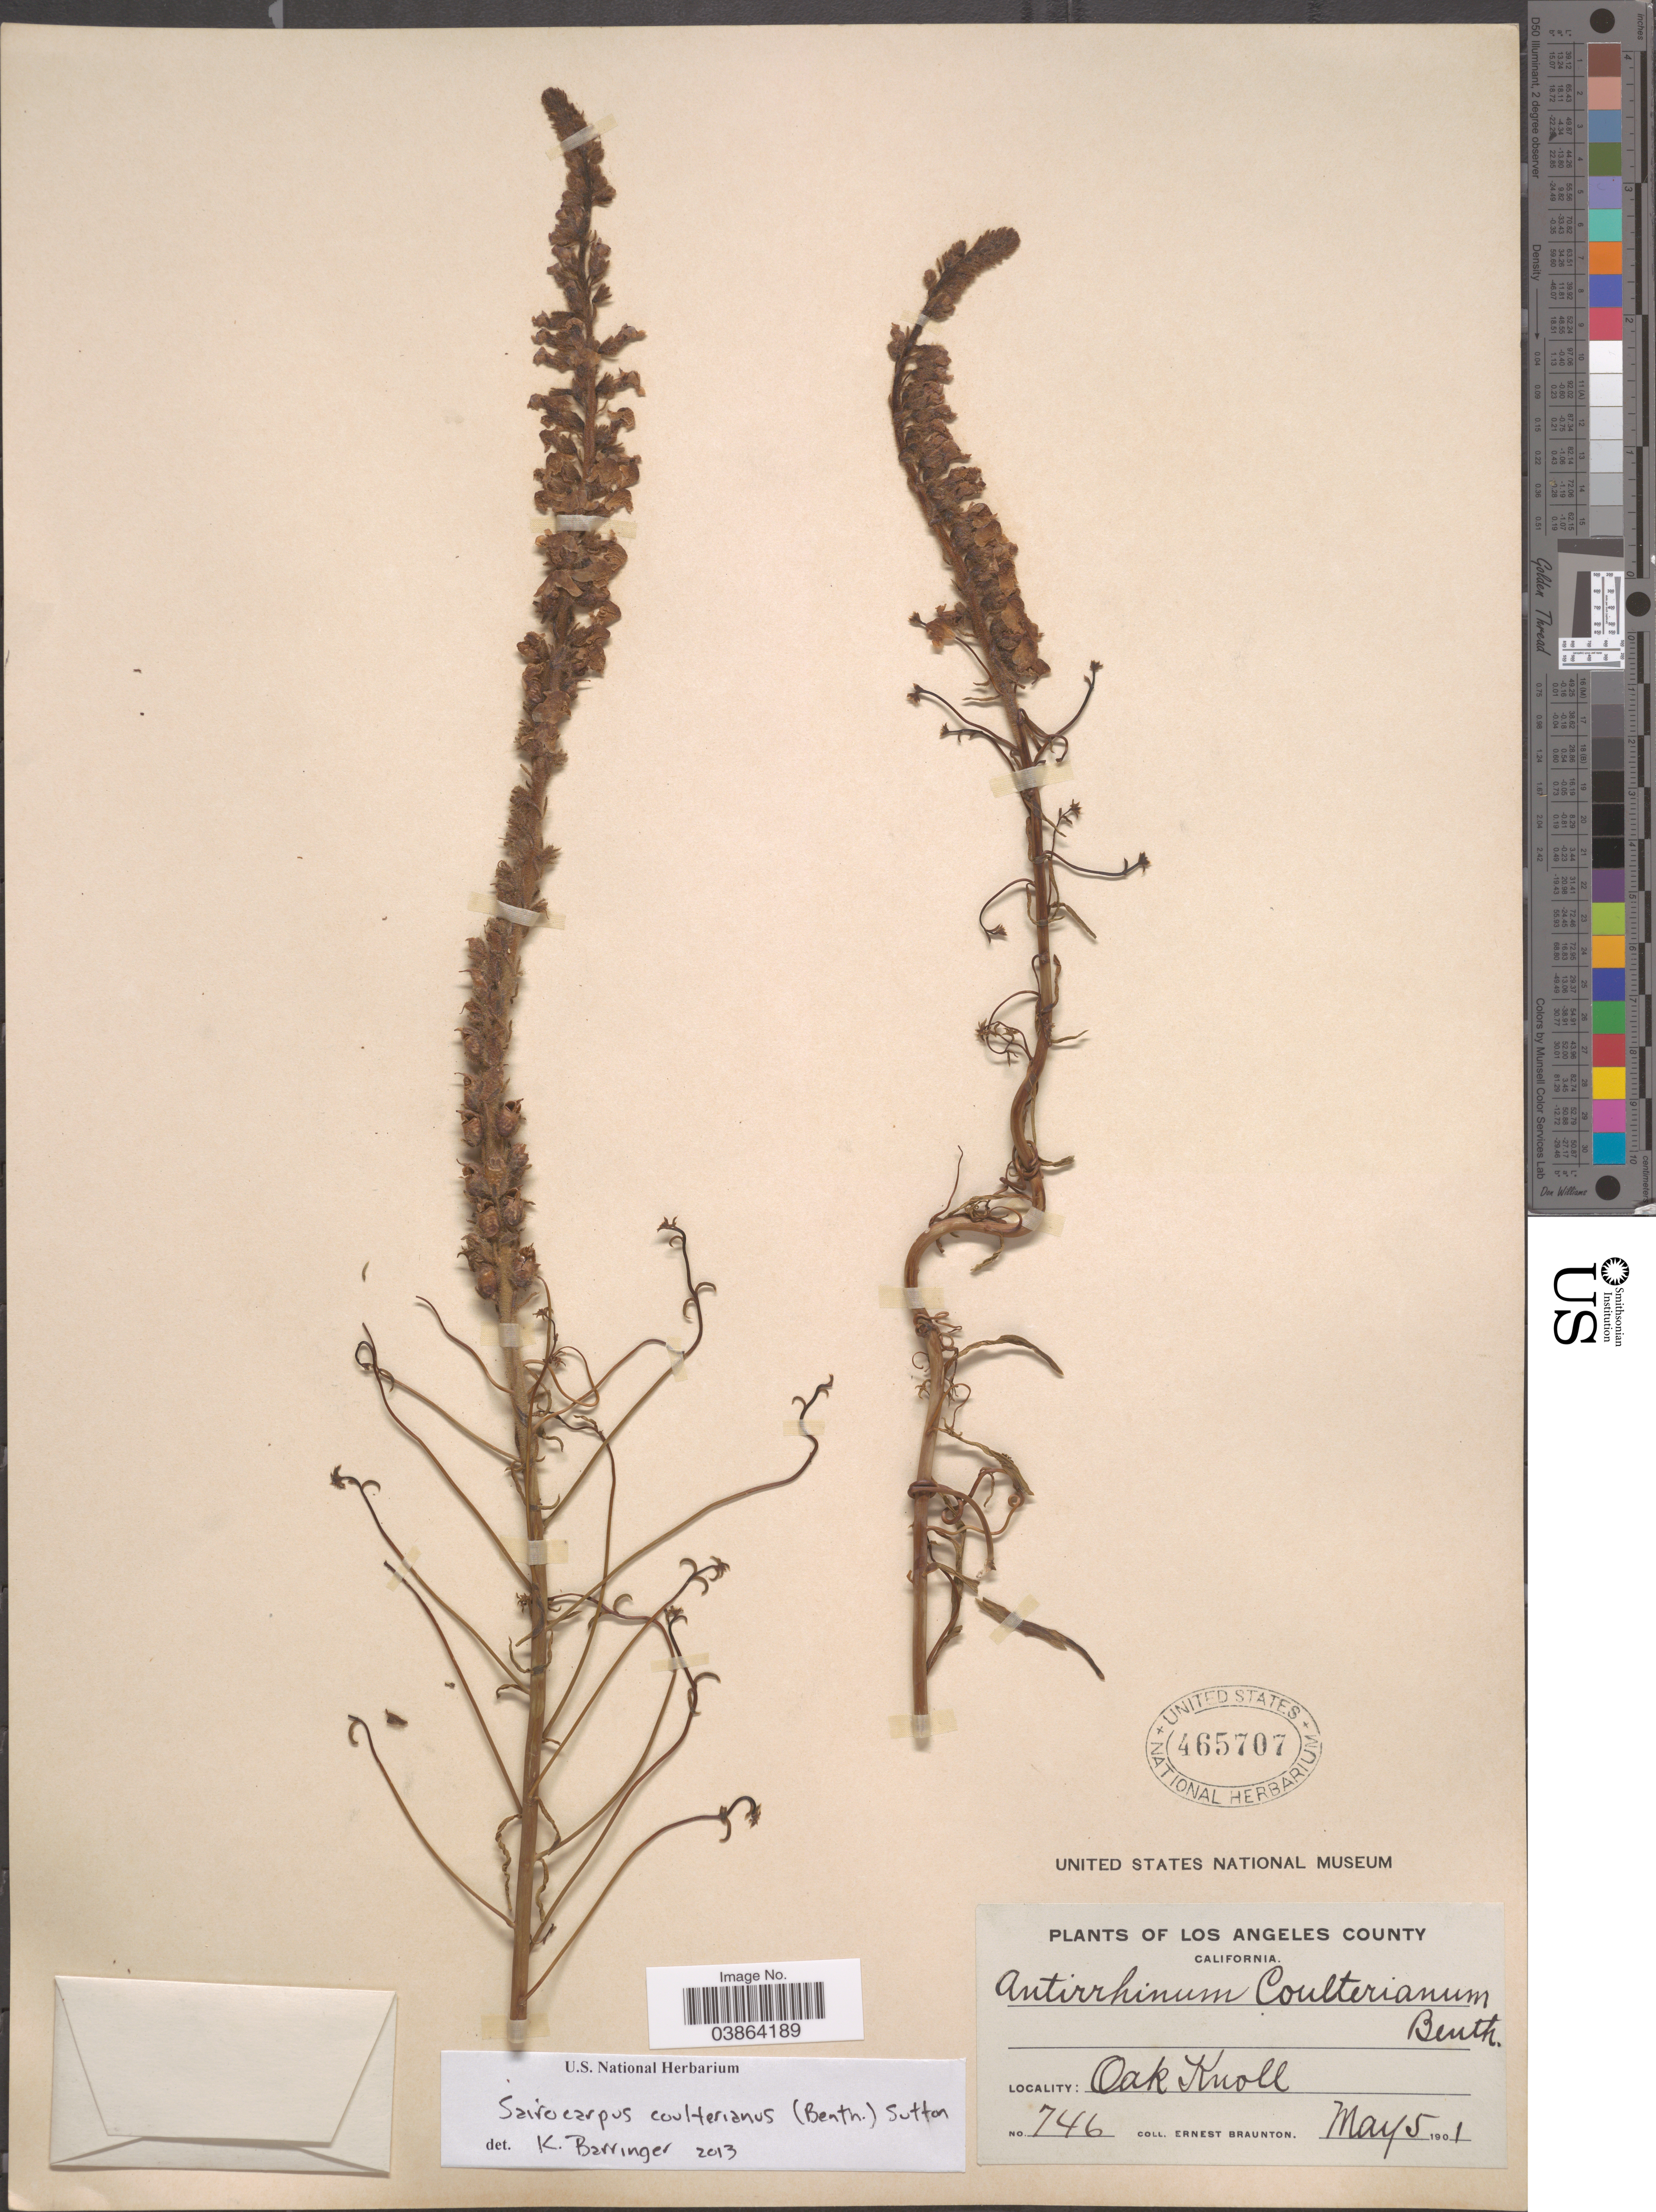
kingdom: Plantae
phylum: Tracheophyta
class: Magnoliopsida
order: Lamiales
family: Plantaginaceae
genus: Sairocarpus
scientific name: Sairocarpus coulterianus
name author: (Benth.) D.A. Sutton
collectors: E. Braunton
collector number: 746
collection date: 1901-05-05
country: United States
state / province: California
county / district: Los Angeles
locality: Los Angeles County. Oak Knoll.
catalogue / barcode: US 465707